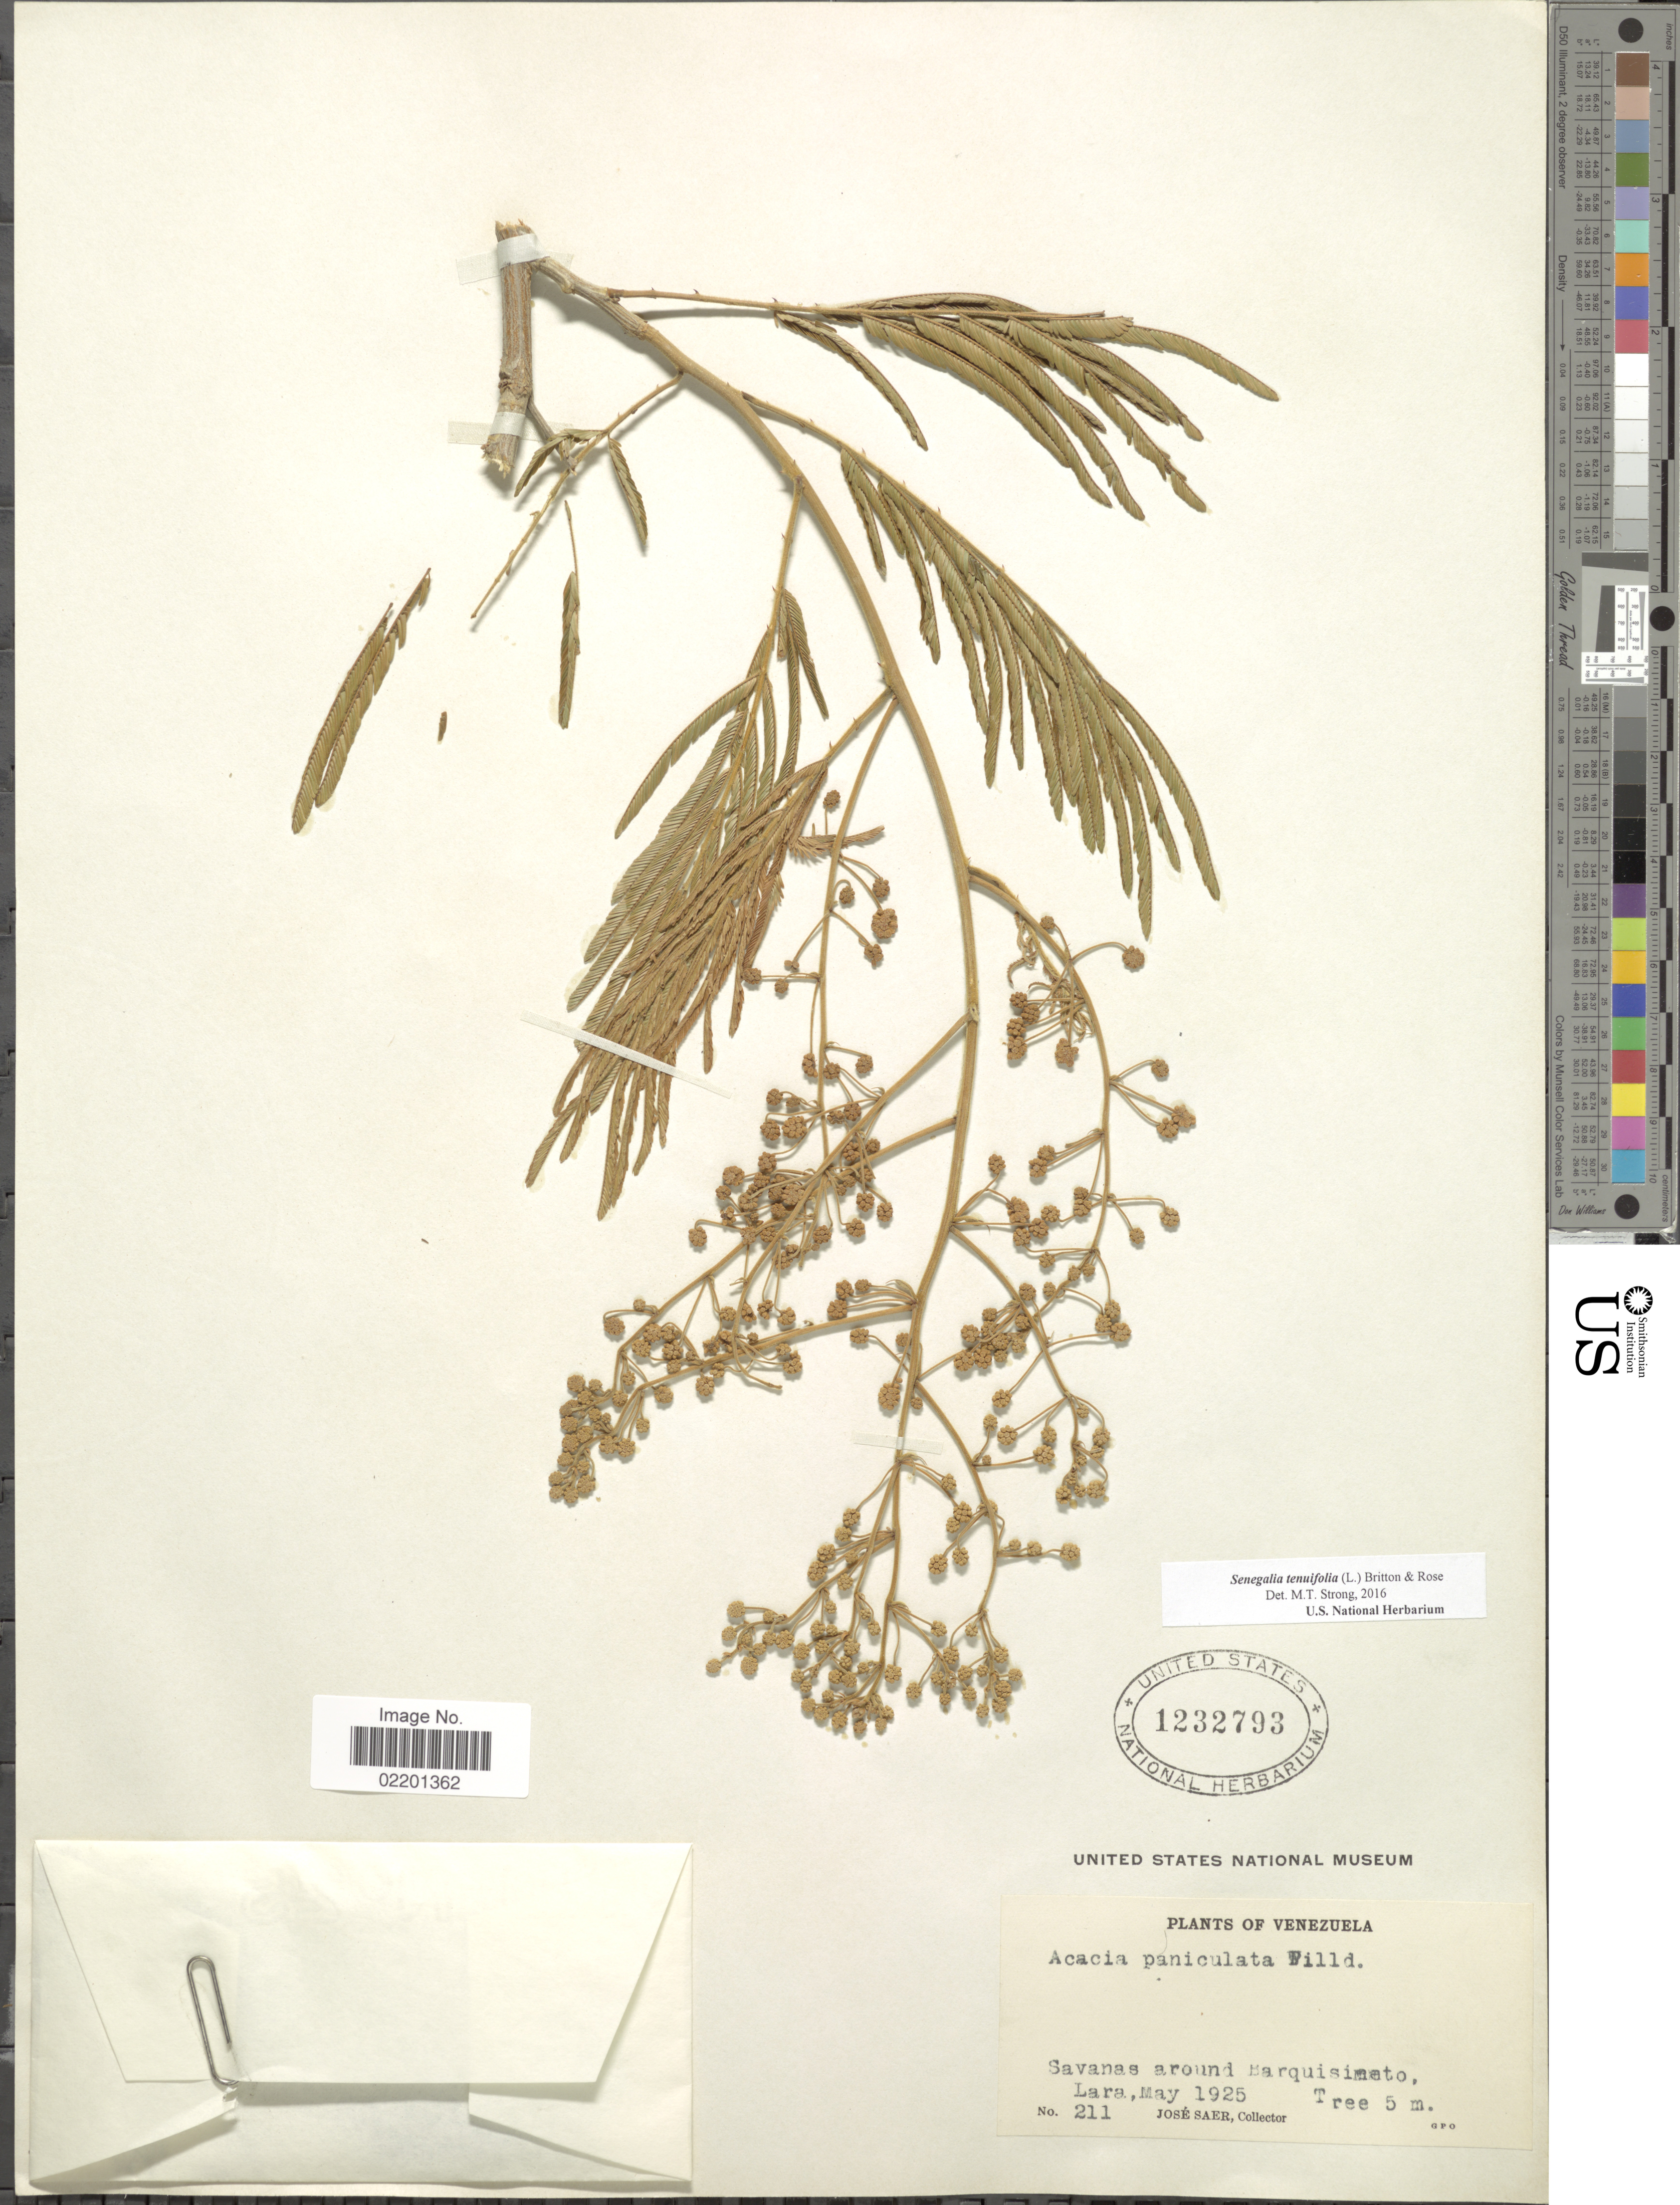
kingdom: Plantae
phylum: Tracheophyta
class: Magnoliopsida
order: Fabales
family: Fabaceae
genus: Senegalia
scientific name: Senegalia tenuifolia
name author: (L.) Britton & Rose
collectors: J. Saer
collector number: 211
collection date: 1925-05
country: Venezuela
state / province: Lara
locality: Savannas around Marquisimato, Lara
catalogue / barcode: US 1232793